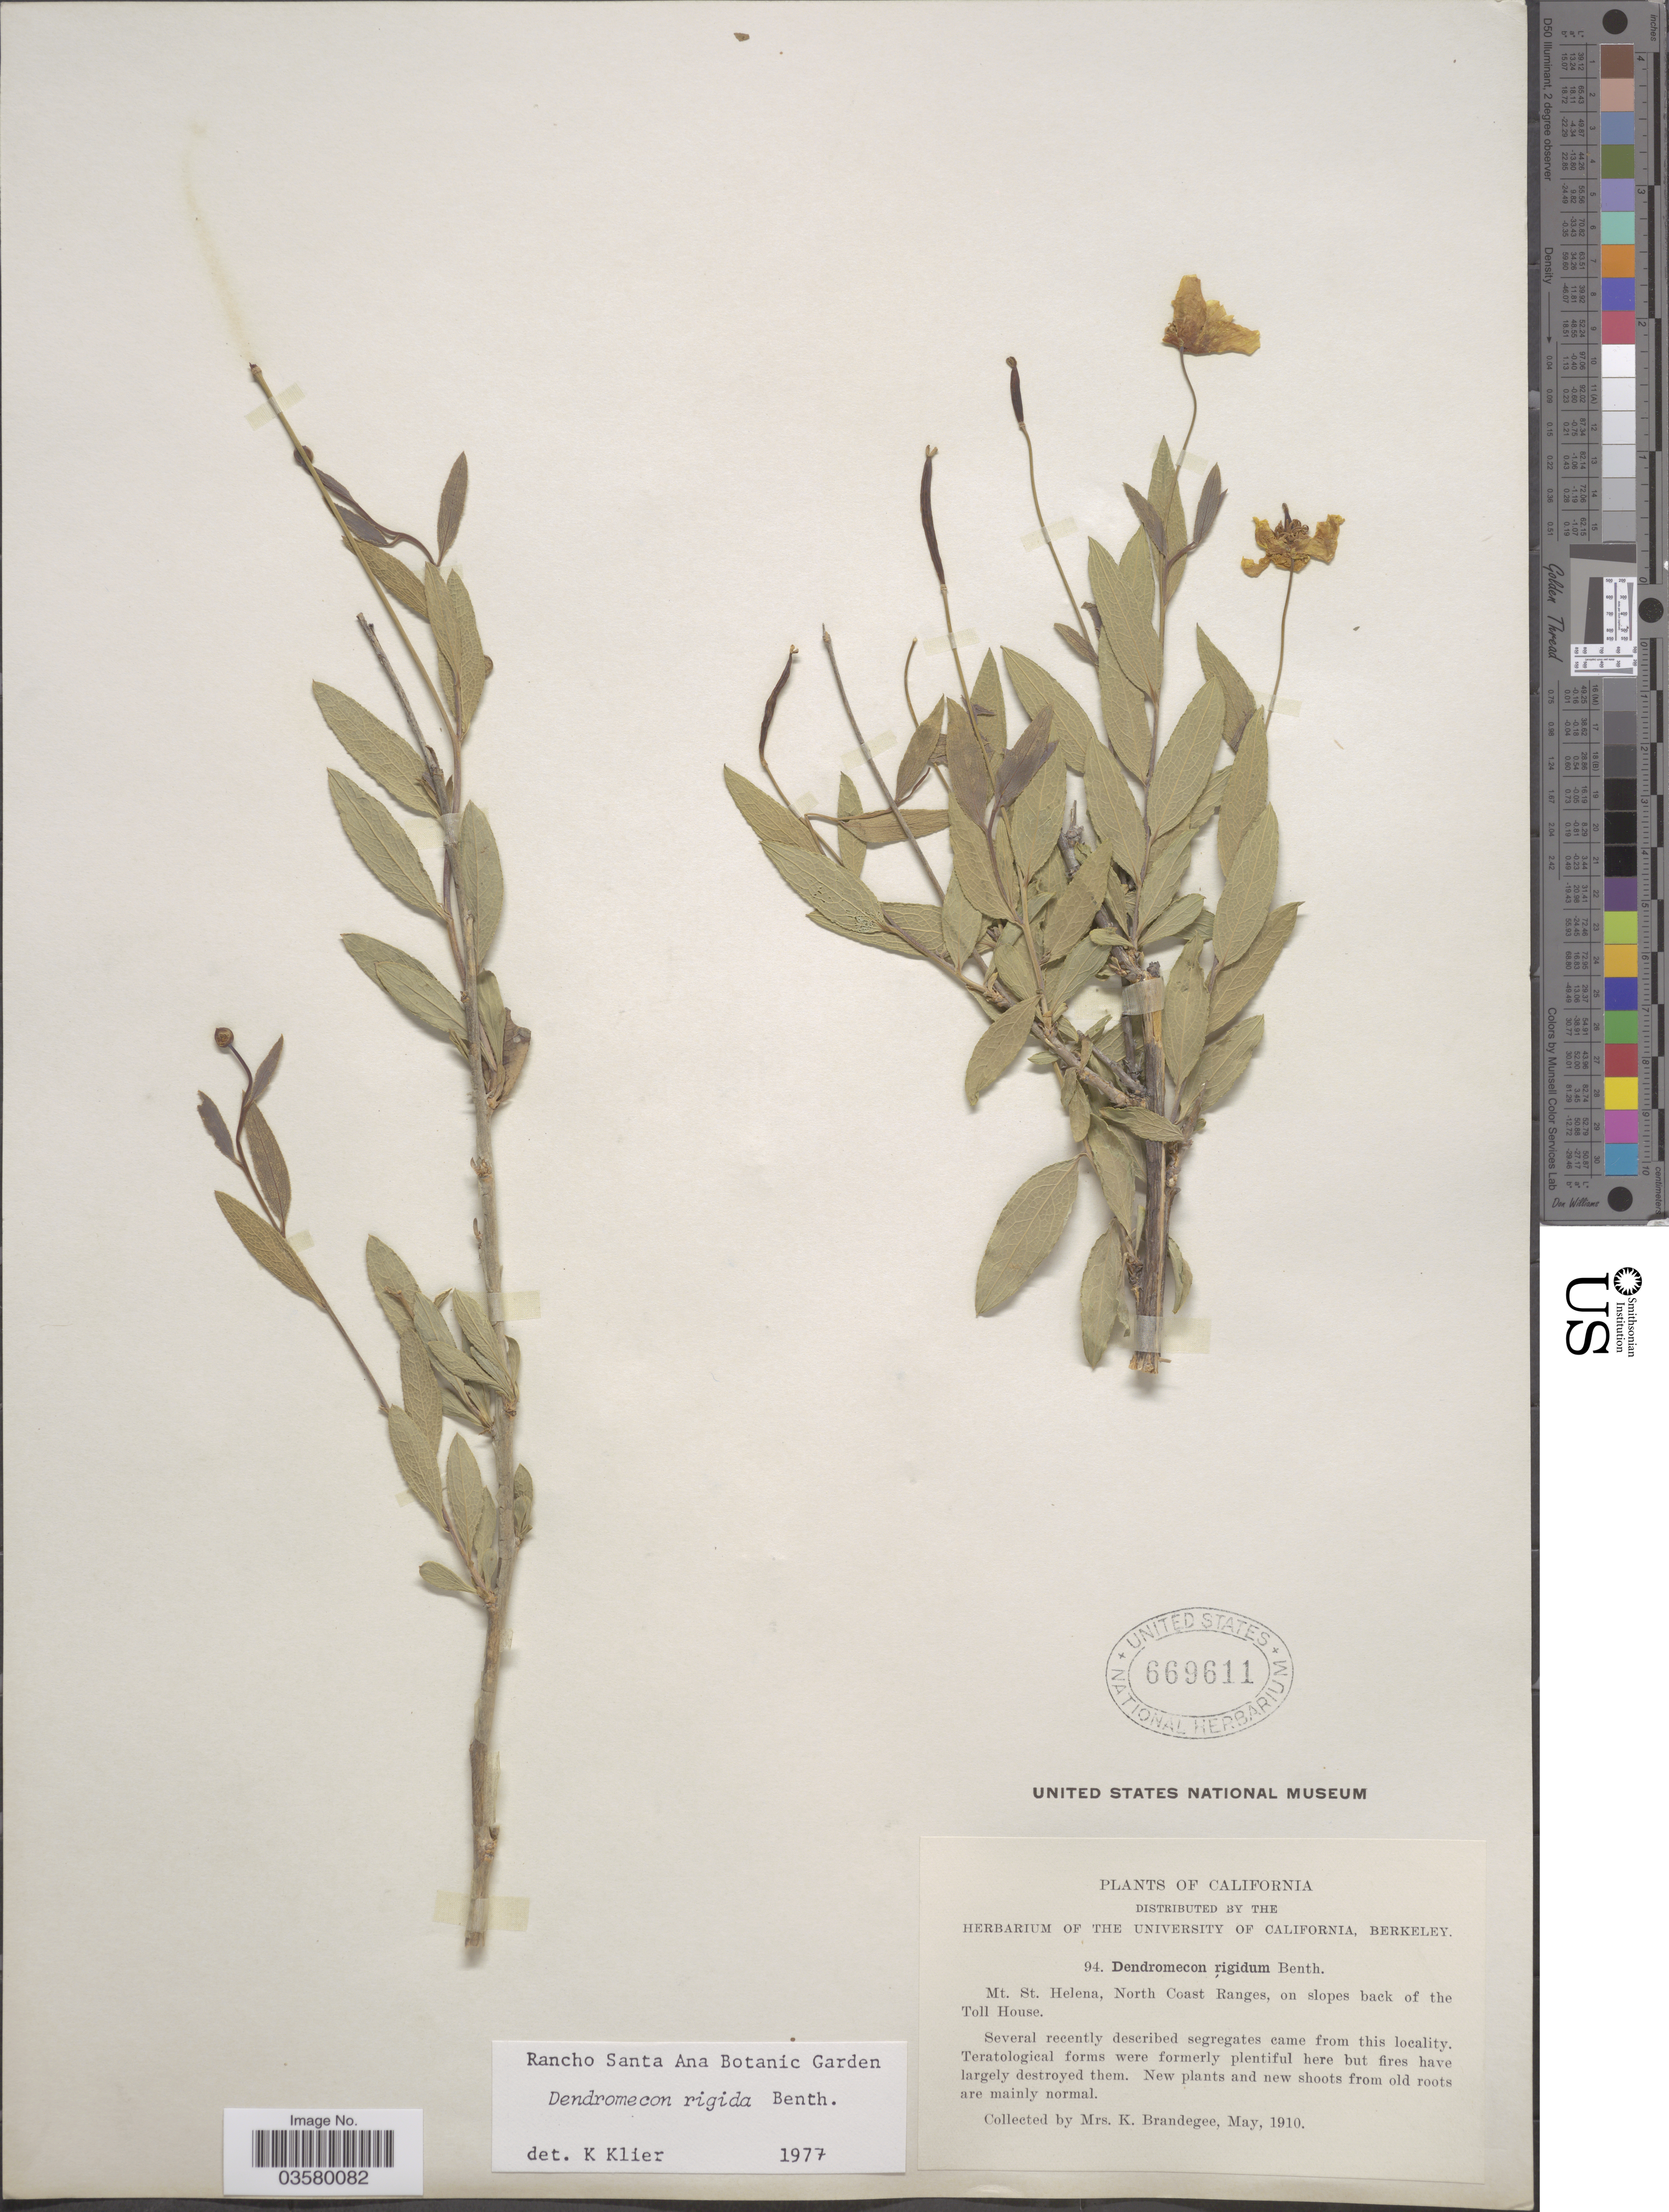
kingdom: Plantae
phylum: Tracheophyta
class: Magnoliopsida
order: Ranunculales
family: Papaveraceae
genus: Dendromecon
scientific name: Dendromecon rigida subsp. rigida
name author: Benth.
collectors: K. Brandegee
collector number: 94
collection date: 1910-05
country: United States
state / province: California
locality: Mt. St. Helena, North Coast Ranges, on slopes back of the Toll House.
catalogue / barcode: US 669611